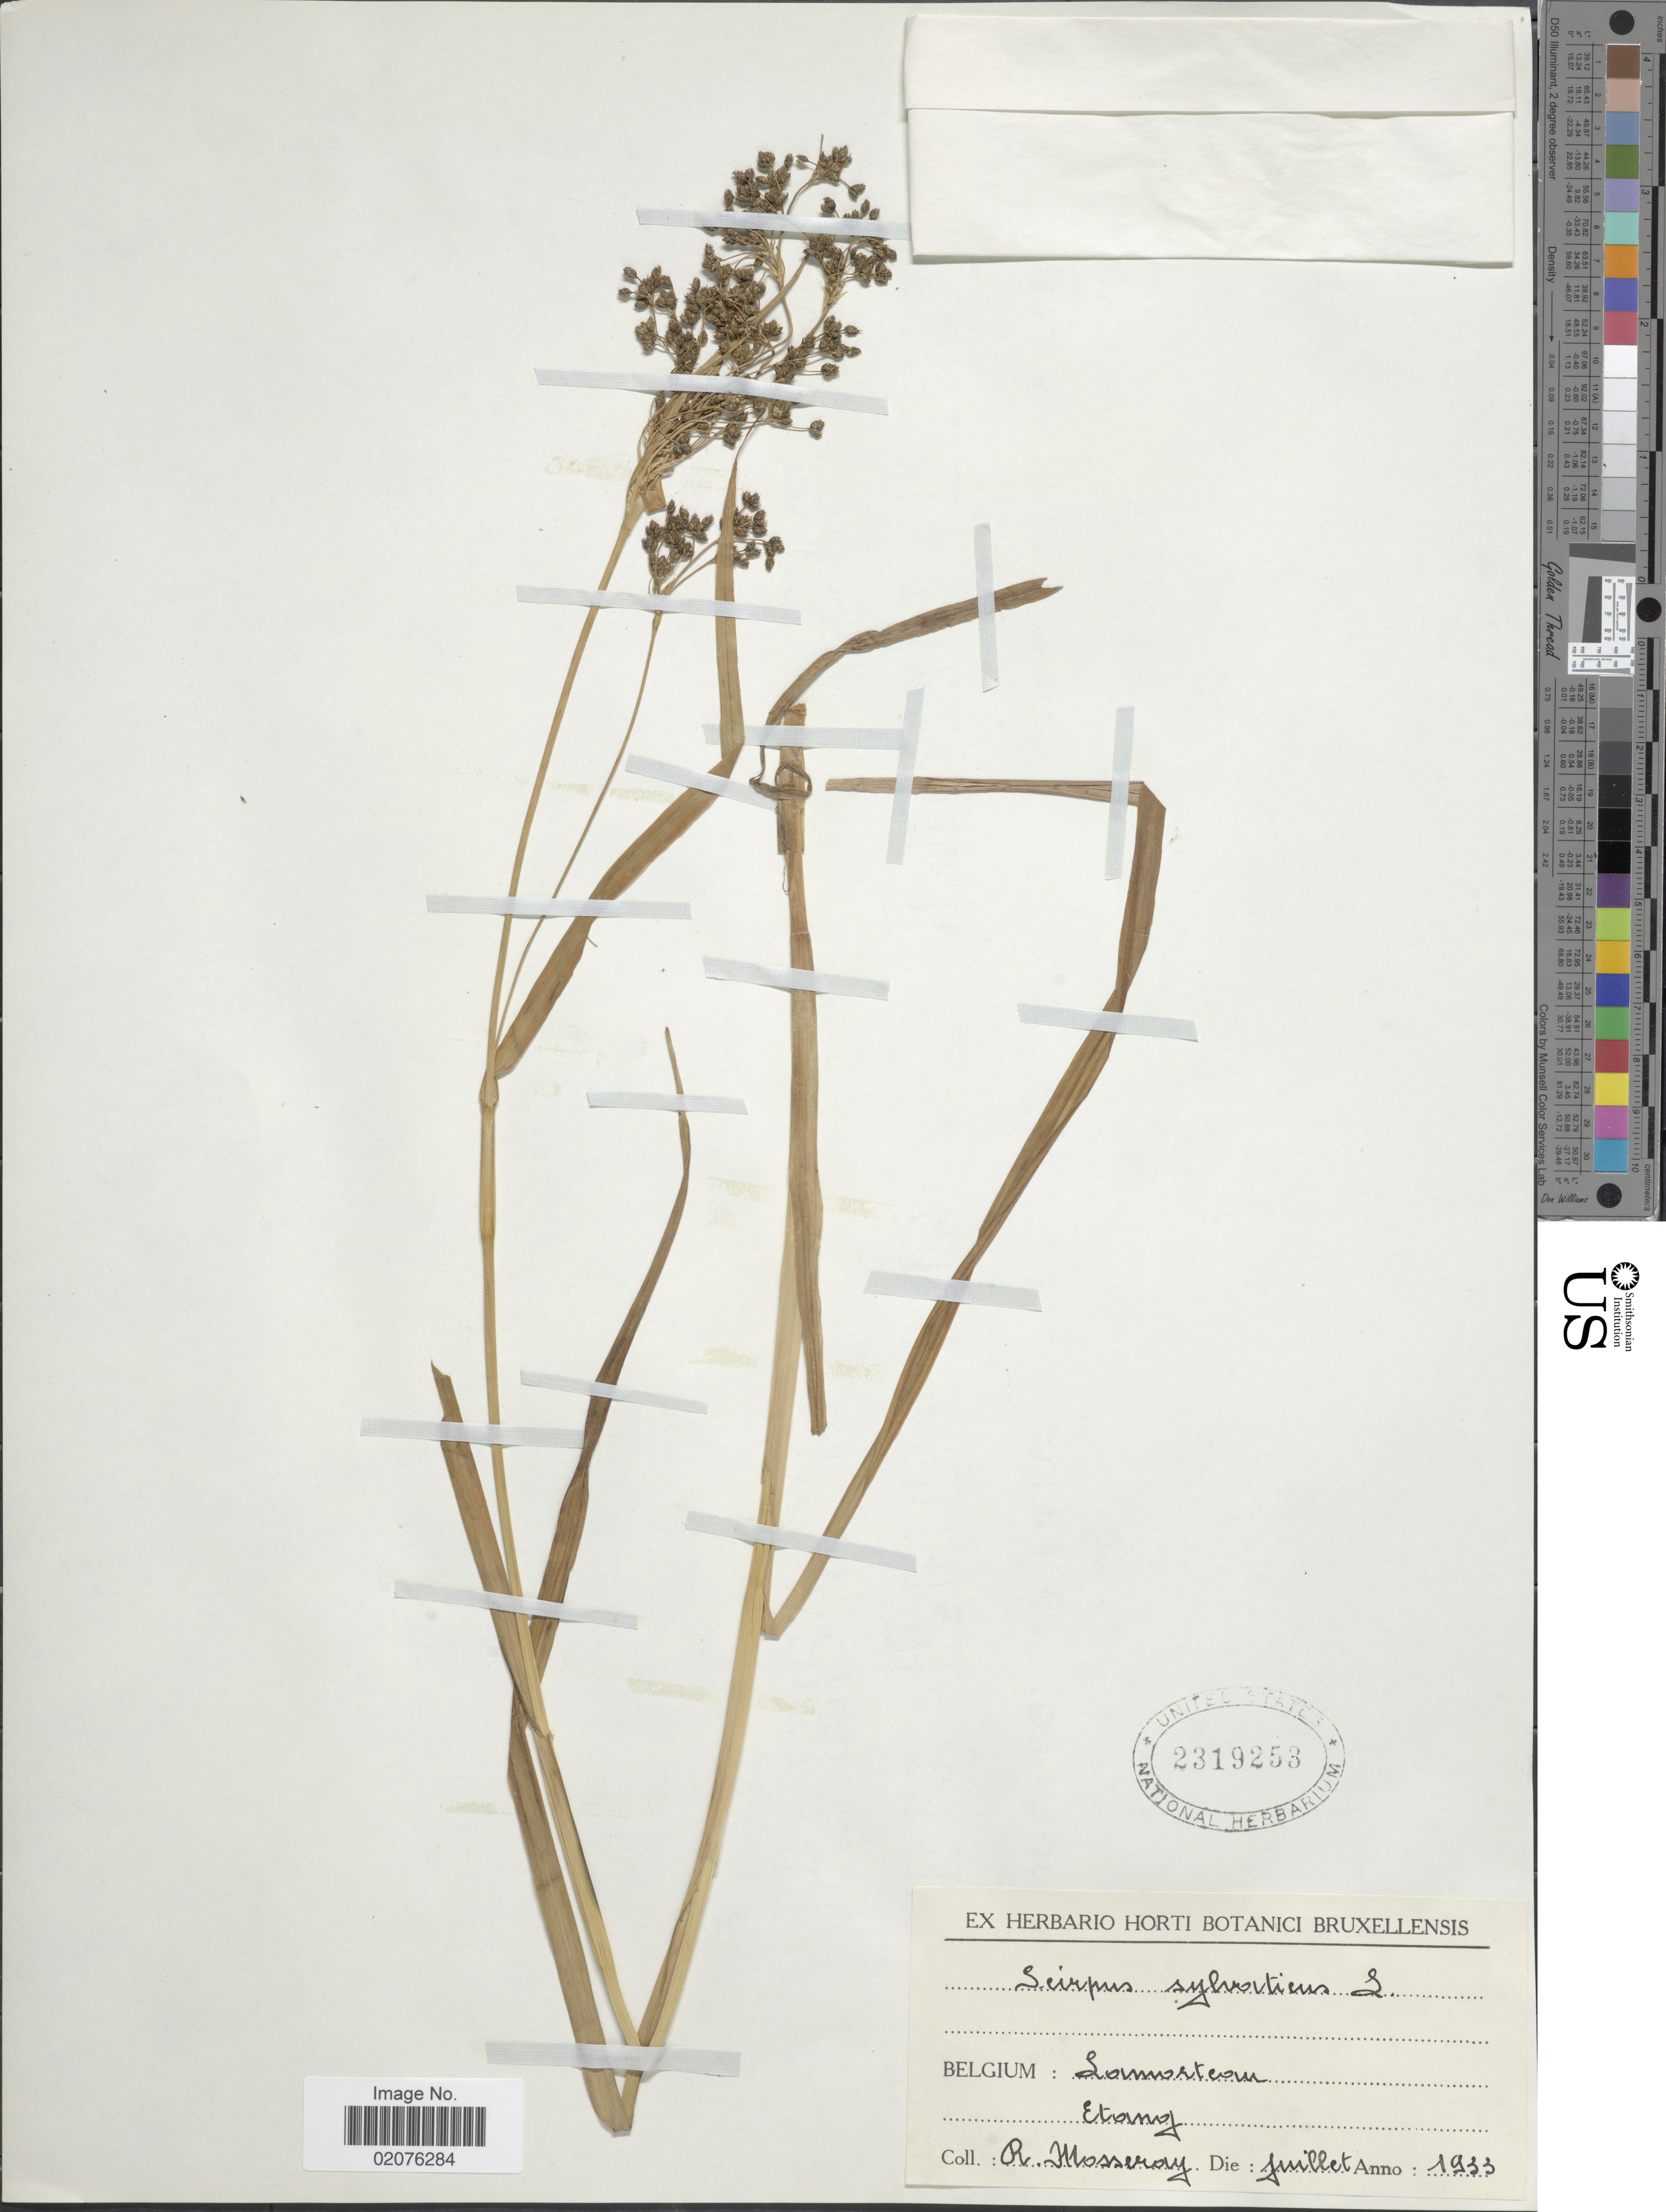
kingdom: Plantae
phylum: Tracheophyta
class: Liliopsida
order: Poales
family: Cyperaceae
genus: Scirpus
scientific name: Scirpus sylvaticus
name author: L.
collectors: R. Mosseray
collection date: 1933-07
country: Belgium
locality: Lomorteom, Etang [interpreted]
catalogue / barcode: US 2319253